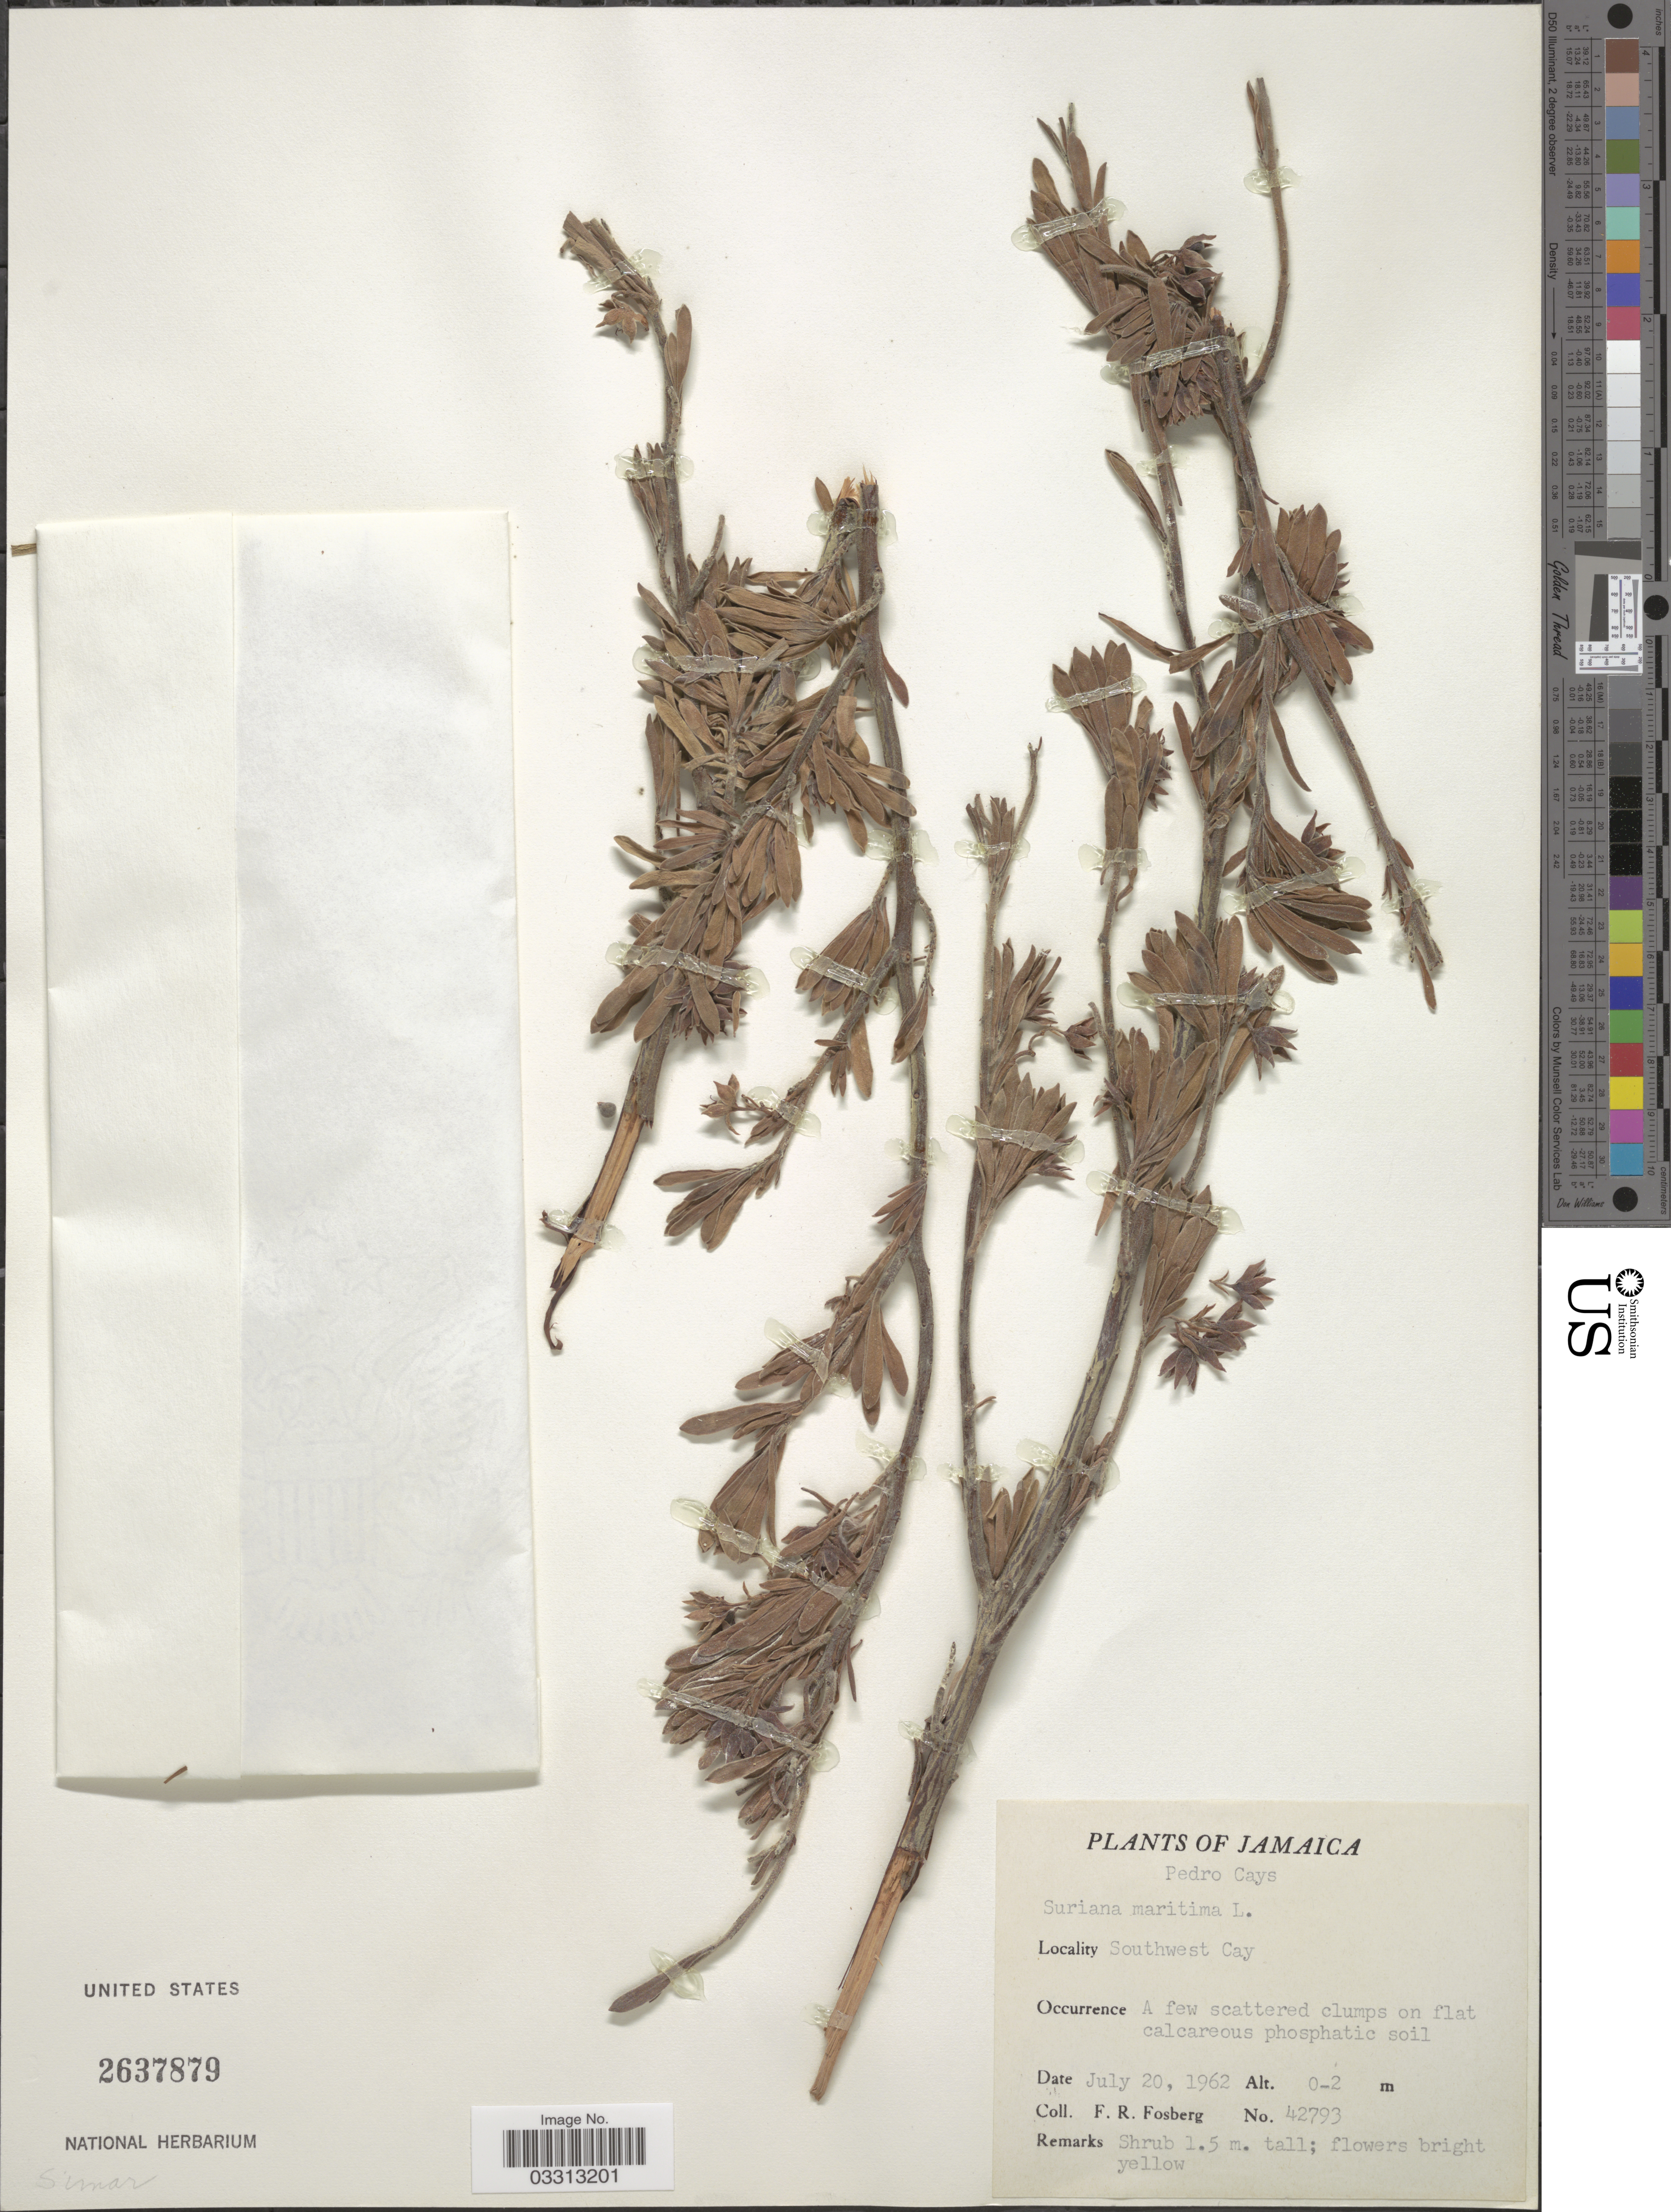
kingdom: Plantae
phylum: Tracheophyta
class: Magnoliopsida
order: Fabales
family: Surianaceae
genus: Suriana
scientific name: Suriana maritima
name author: L.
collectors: F. R. Fosberg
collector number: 42793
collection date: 1962-07-20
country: Jamaica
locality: Pedro Cays. Southwest Cay.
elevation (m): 0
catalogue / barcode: US 2637879